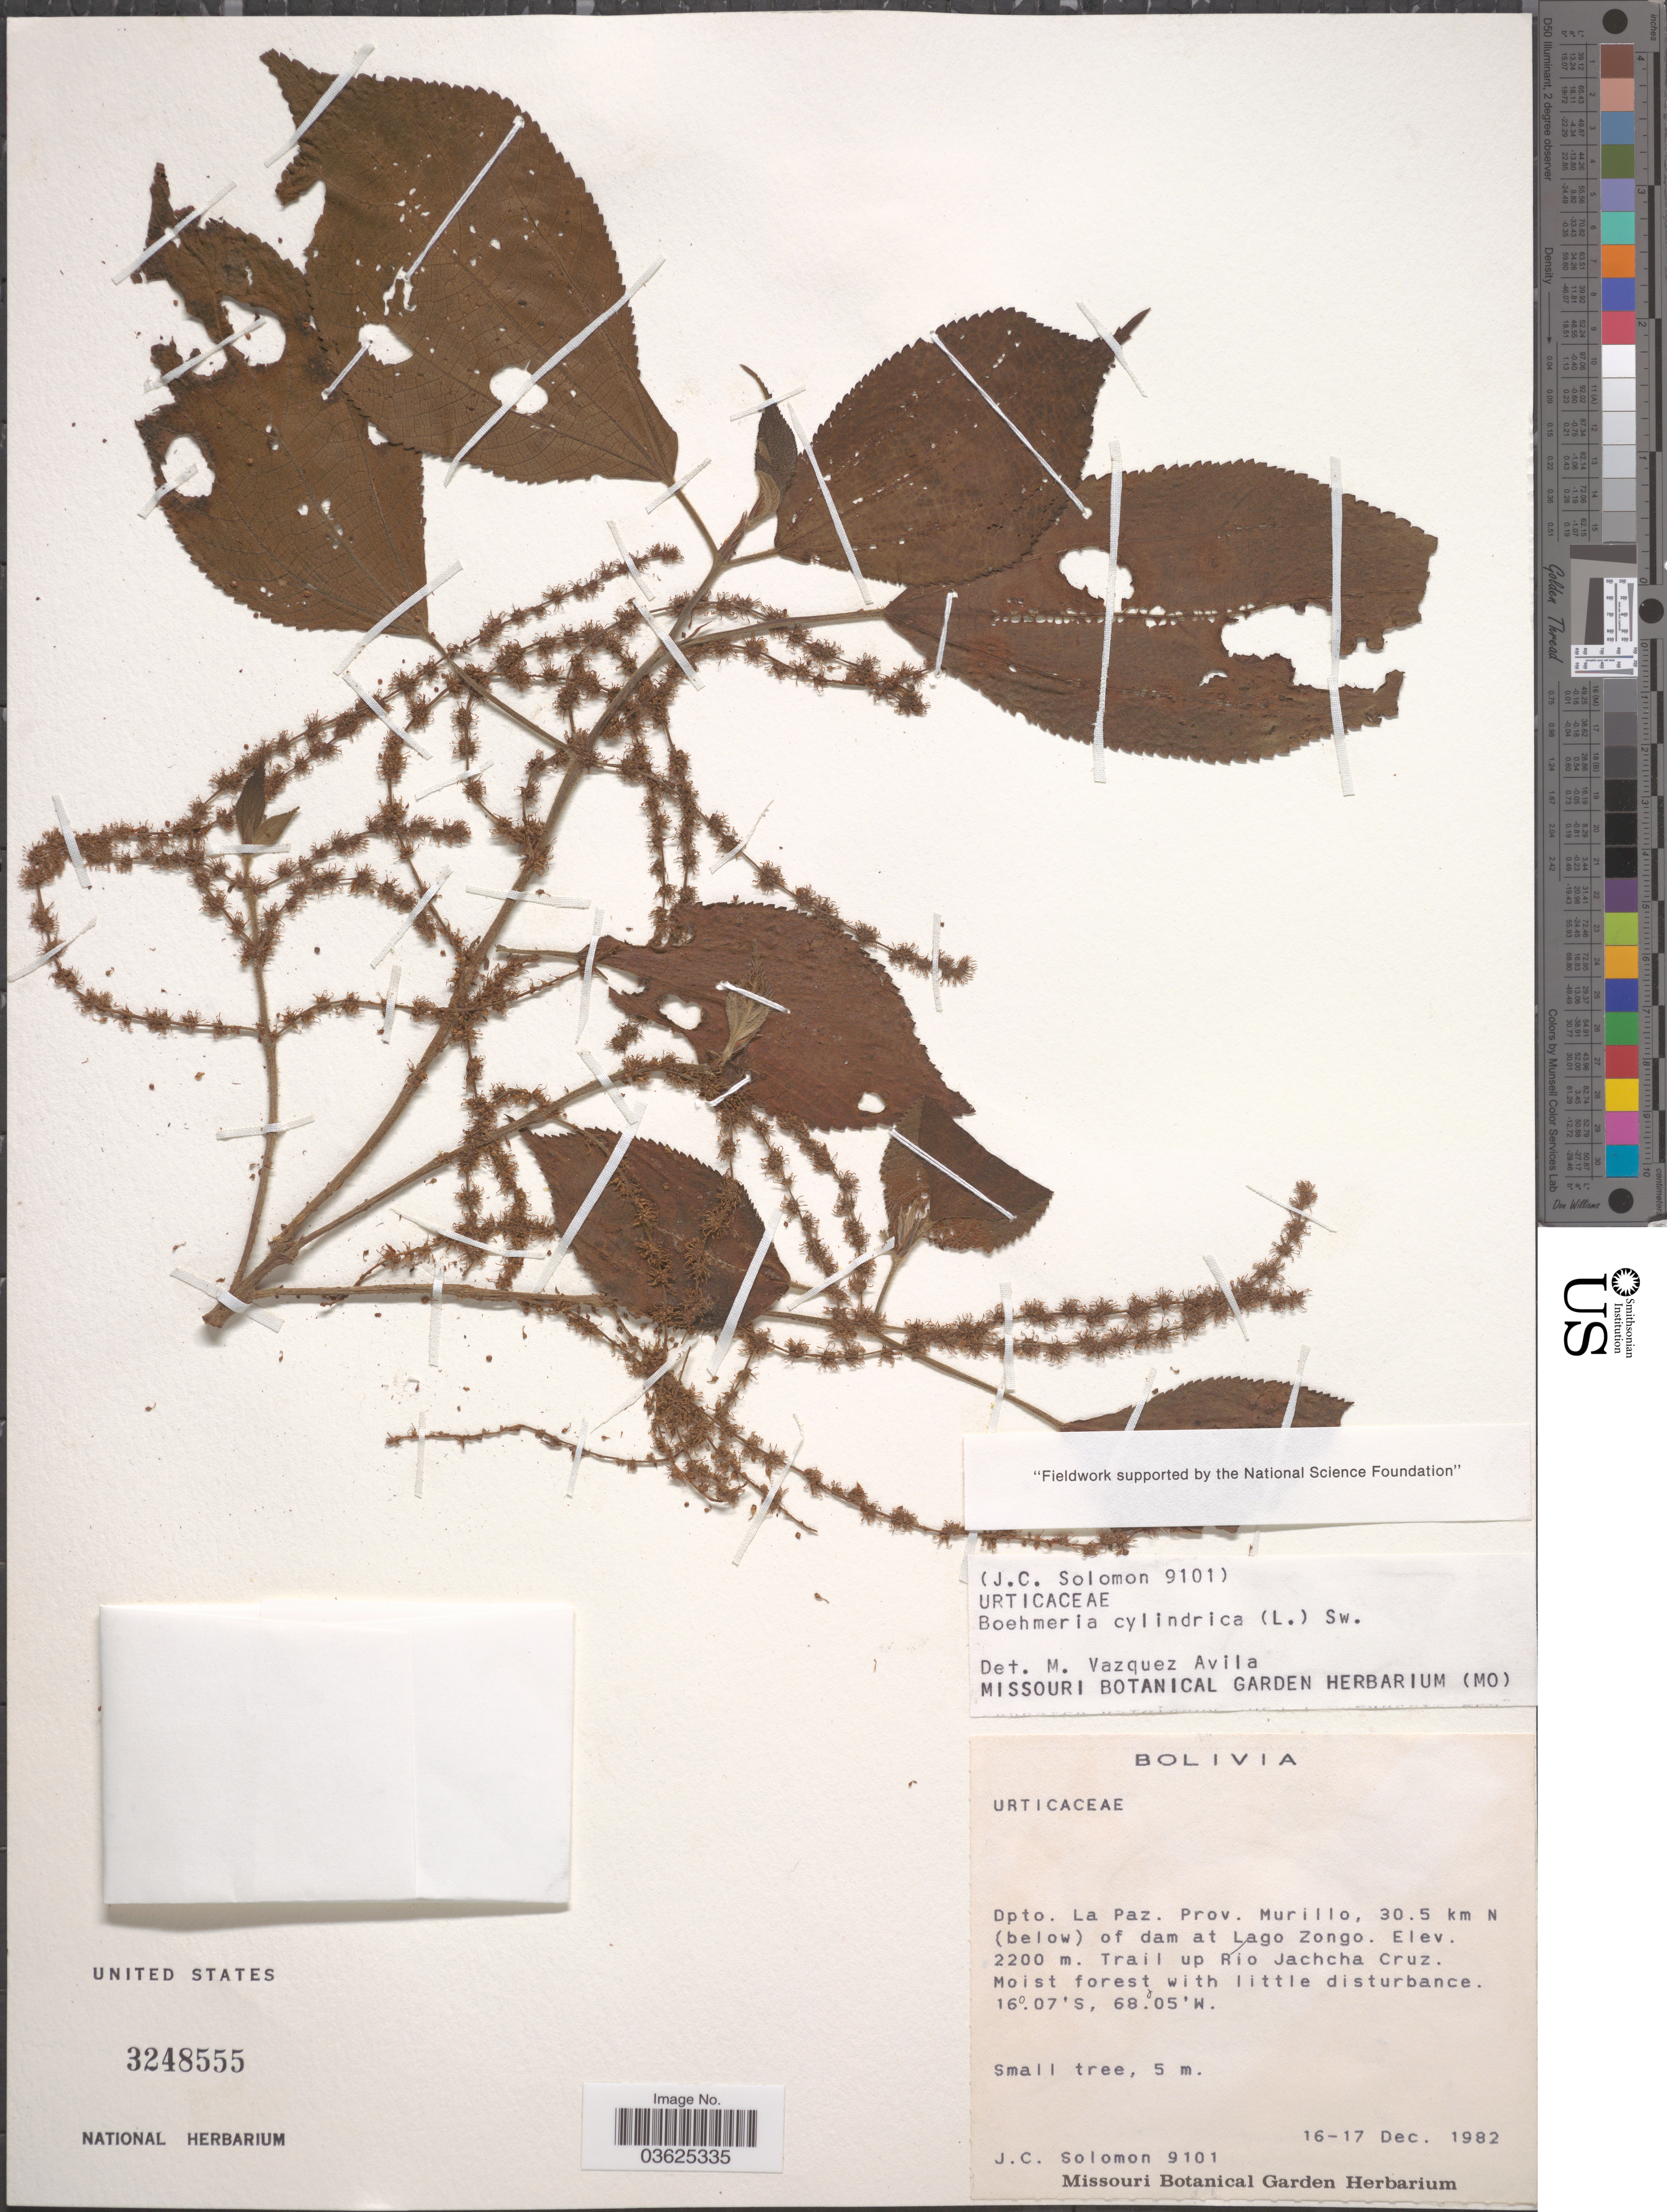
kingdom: Plantae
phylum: Tracheophyta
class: Magnoliopsida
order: Rosales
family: Urticaceae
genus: Boehmeria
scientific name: Boehmeria cylindrica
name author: (L.) Sw.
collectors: J. C. Solomon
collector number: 9101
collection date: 1982-12-16/1982-12-17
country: Bolivia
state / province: La Paz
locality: Dpto. La Paz. Prov. Murillo, 30.5 km N (below) of dam at Lago Zongo. Trail up Rio Jachcha Cruz.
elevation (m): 2200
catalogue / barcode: US 3248555